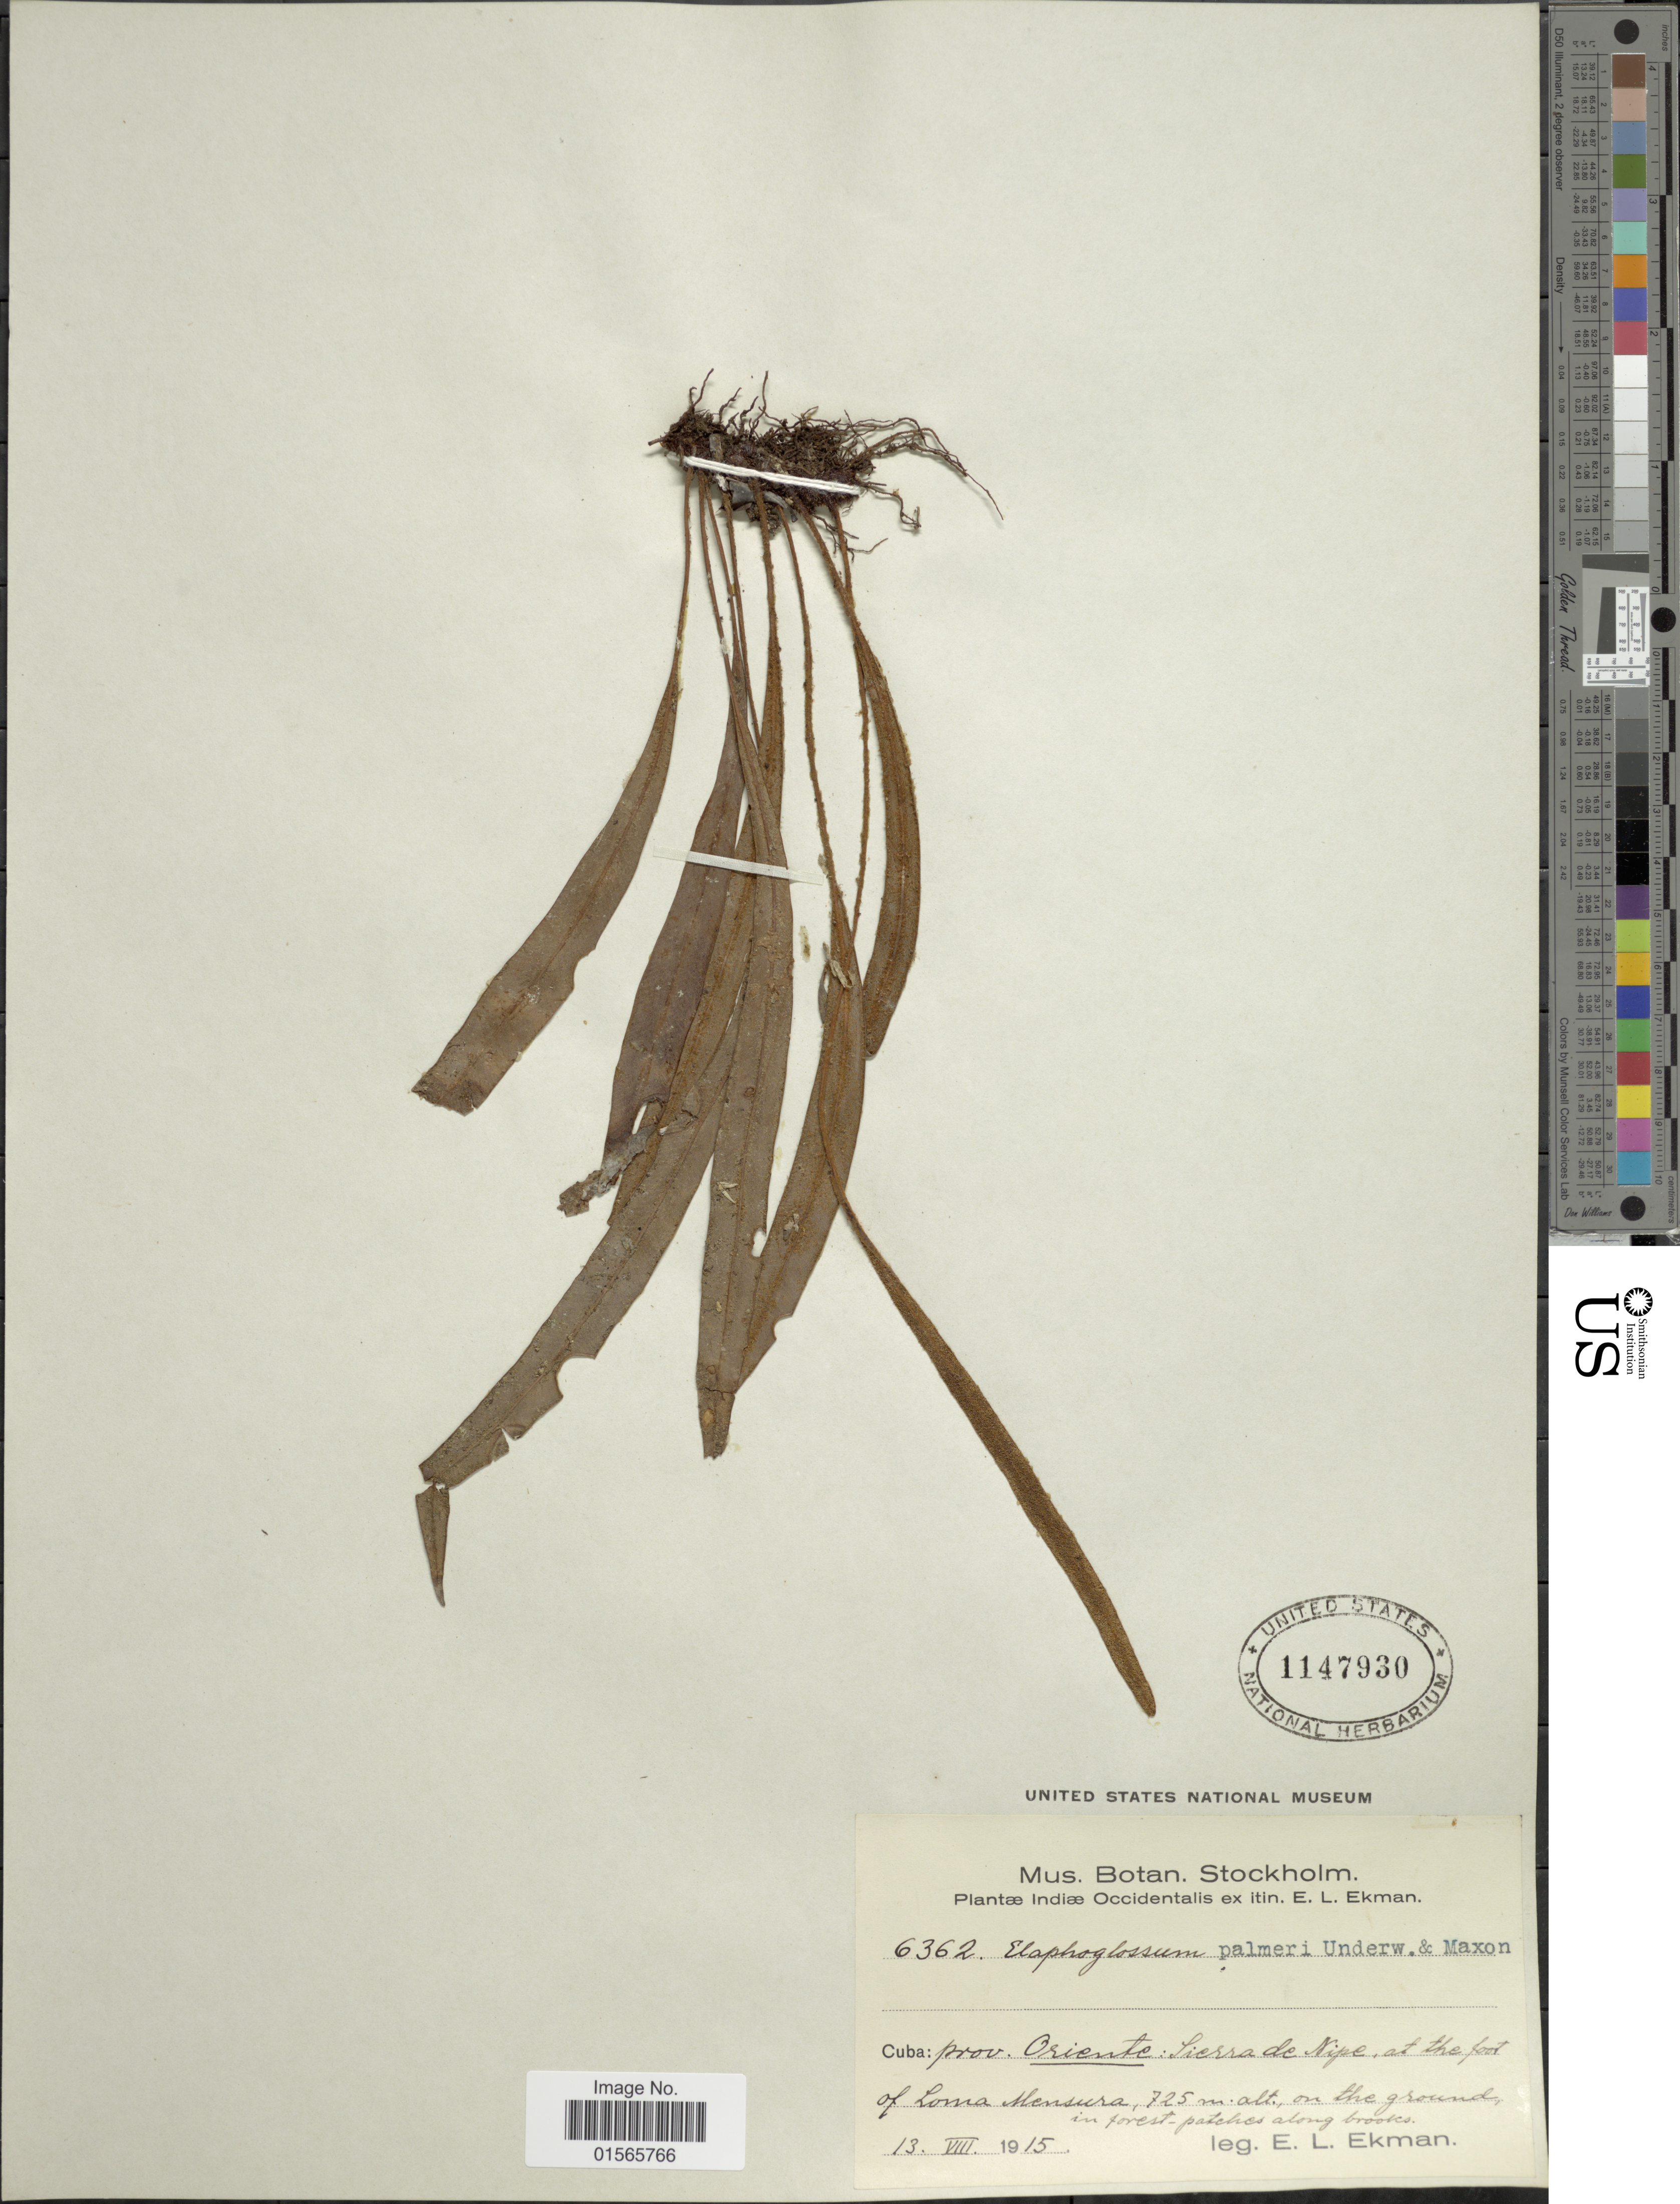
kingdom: Plantae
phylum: Tracheophyta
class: Polypodiopsida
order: Polypodiales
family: Dryopteridaceae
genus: Elaphoglossum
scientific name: Elaphoglossum palmeri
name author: Underw. & Maxon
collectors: E. L. Ekman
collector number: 6362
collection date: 1915-08-13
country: Cuba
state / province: Oriente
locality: Sierra de Nipe, at the foot of Loma Mensura, on the ground, in forest-patches along brooks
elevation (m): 725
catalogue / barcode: US 1147930